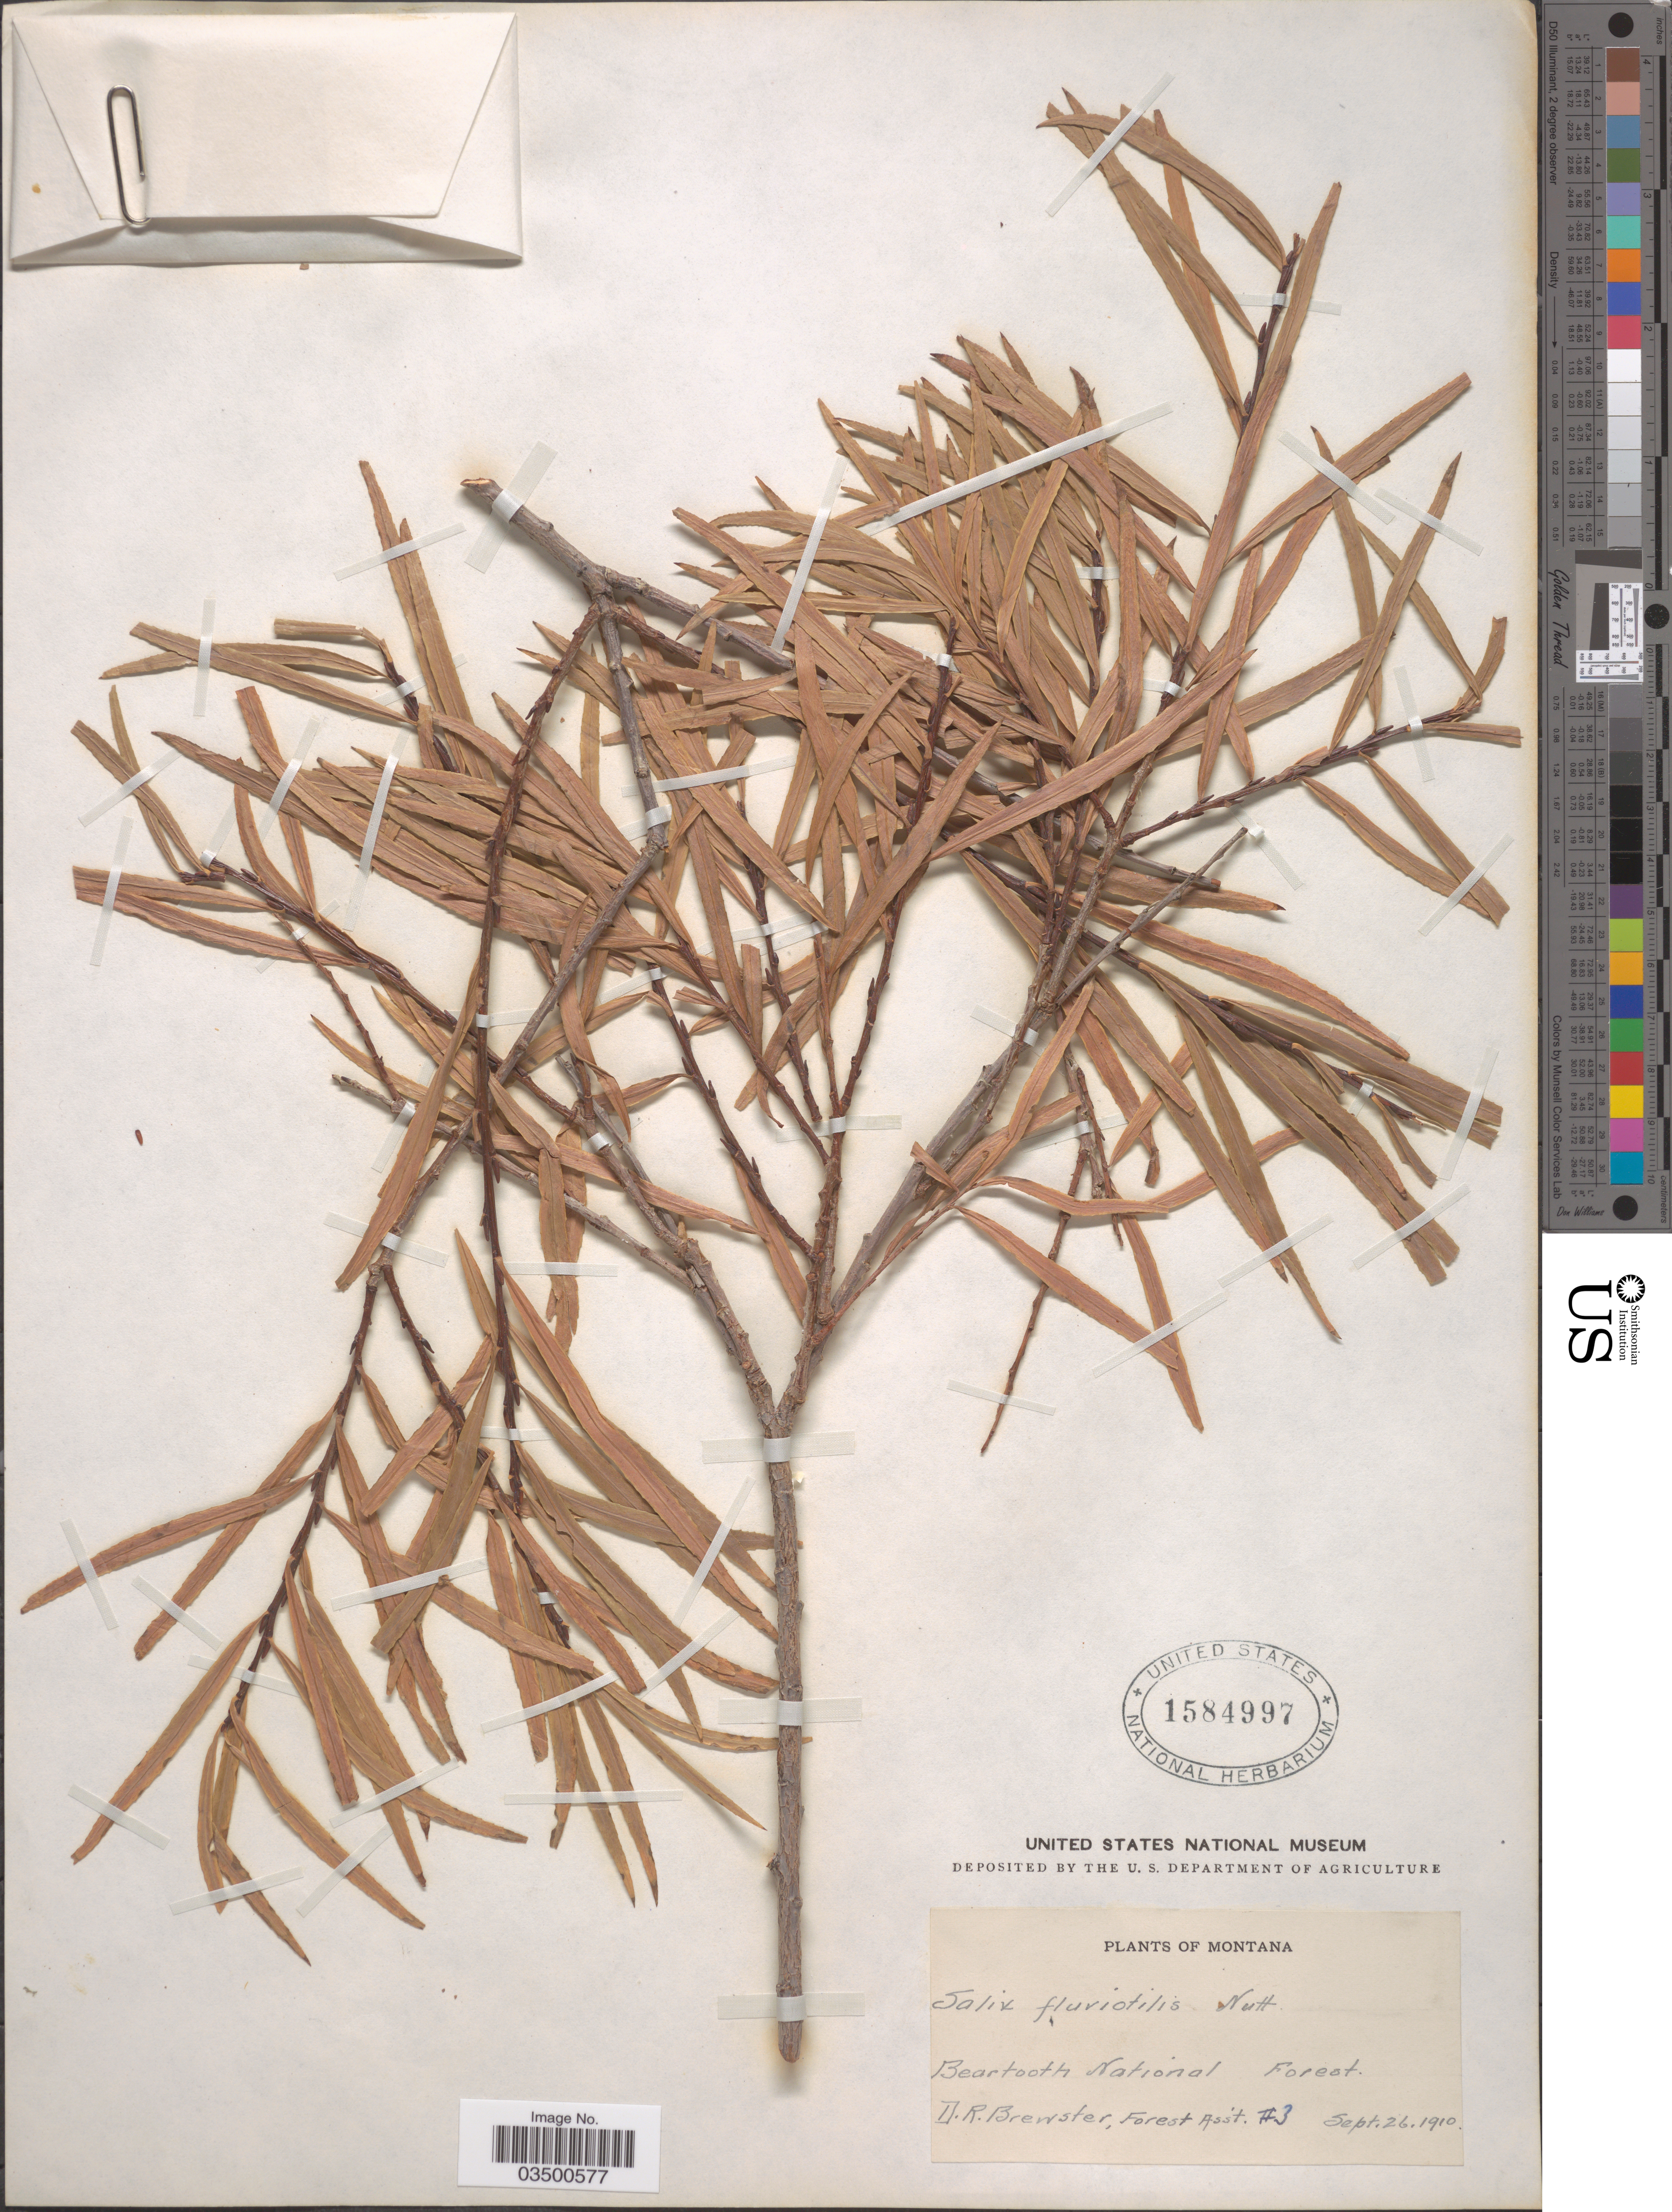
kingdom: Plantae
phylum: Tracheophyta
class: Magnoliopsida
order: Malpighiales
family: Salicaceae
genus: Salix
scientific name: Salix fluviatilis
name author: Nutt.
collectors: D. Brewster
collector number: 3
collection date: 1910-09-26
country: United States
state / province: Montana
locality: Beartooth National Forest.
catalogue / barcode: US 1584997